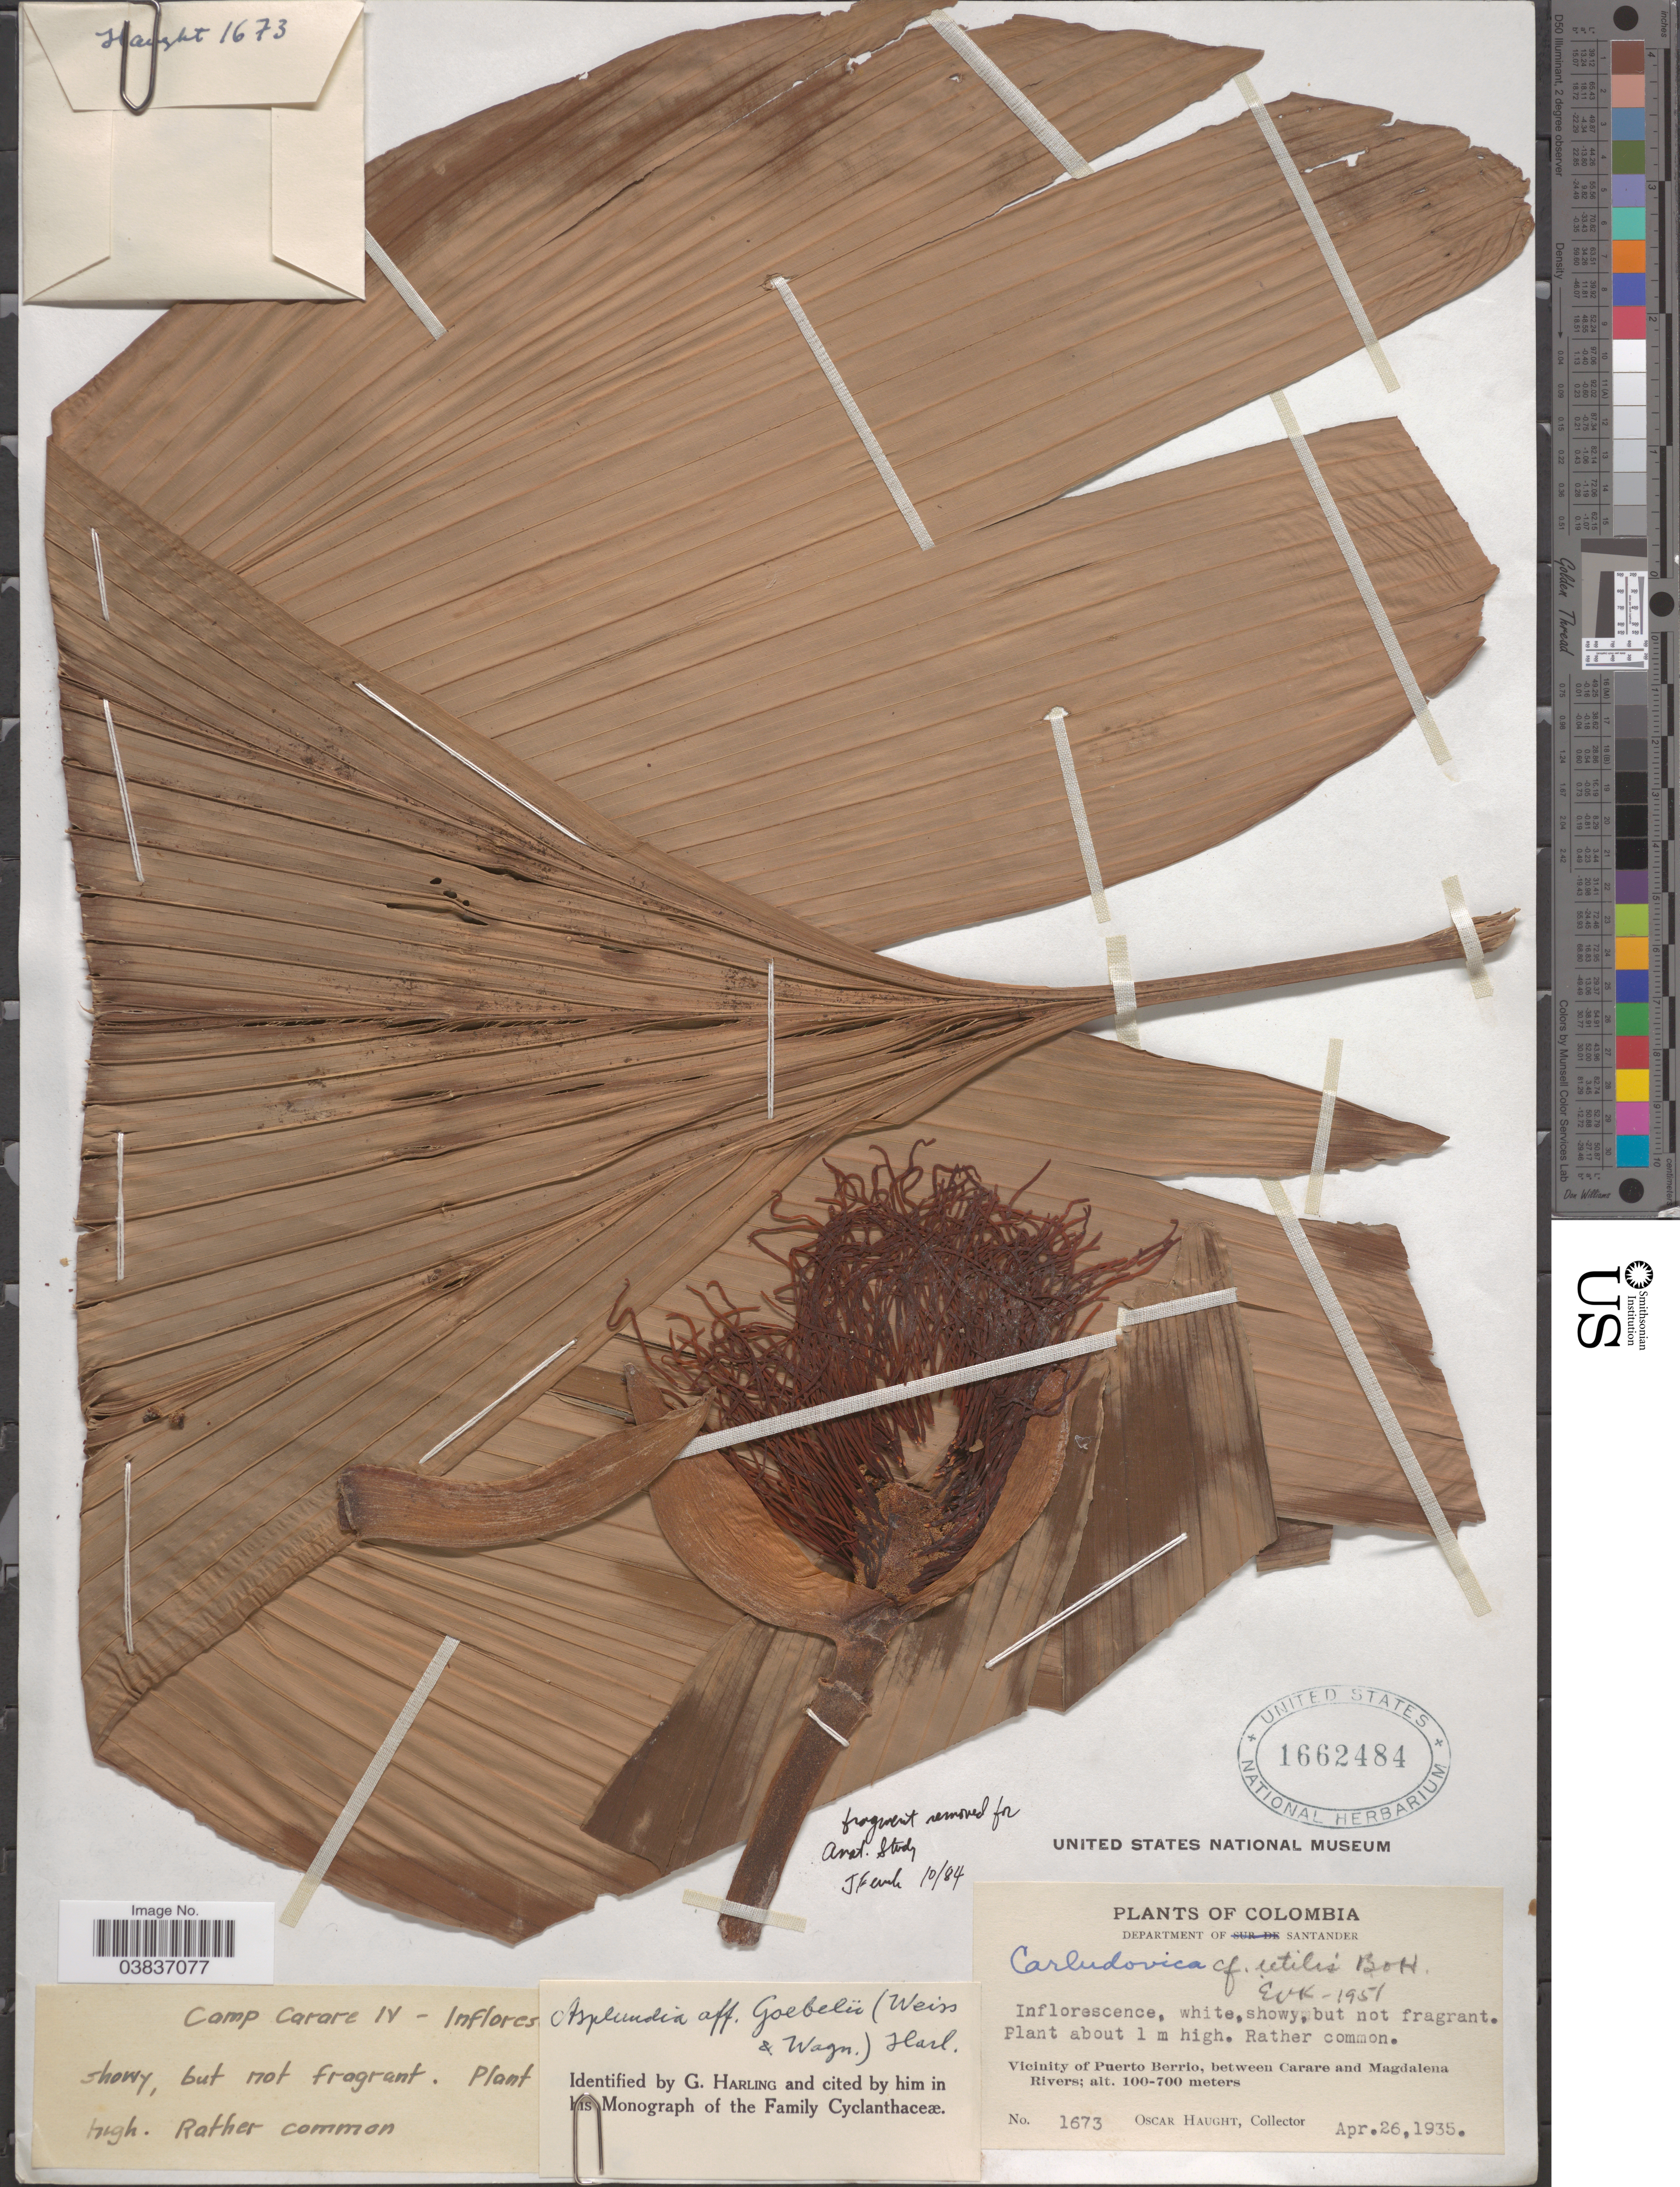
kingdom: Plantae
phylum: Tracheophyta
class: Liliopsida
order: Pandanales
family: Cyclanthaceae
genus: Asplundia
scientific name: Asplundia goebelii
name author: (J. Weiss & R. Wagner) Harling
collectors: O. L. Haught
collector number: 1673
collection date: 1935-04-26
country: Colombia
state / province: Santander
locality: Department of Santander. Camp Carare IV. Vicinity of Puerto Berrio, between Carare and Magdalena Rivers.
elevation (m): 100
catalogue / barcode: US 1662484